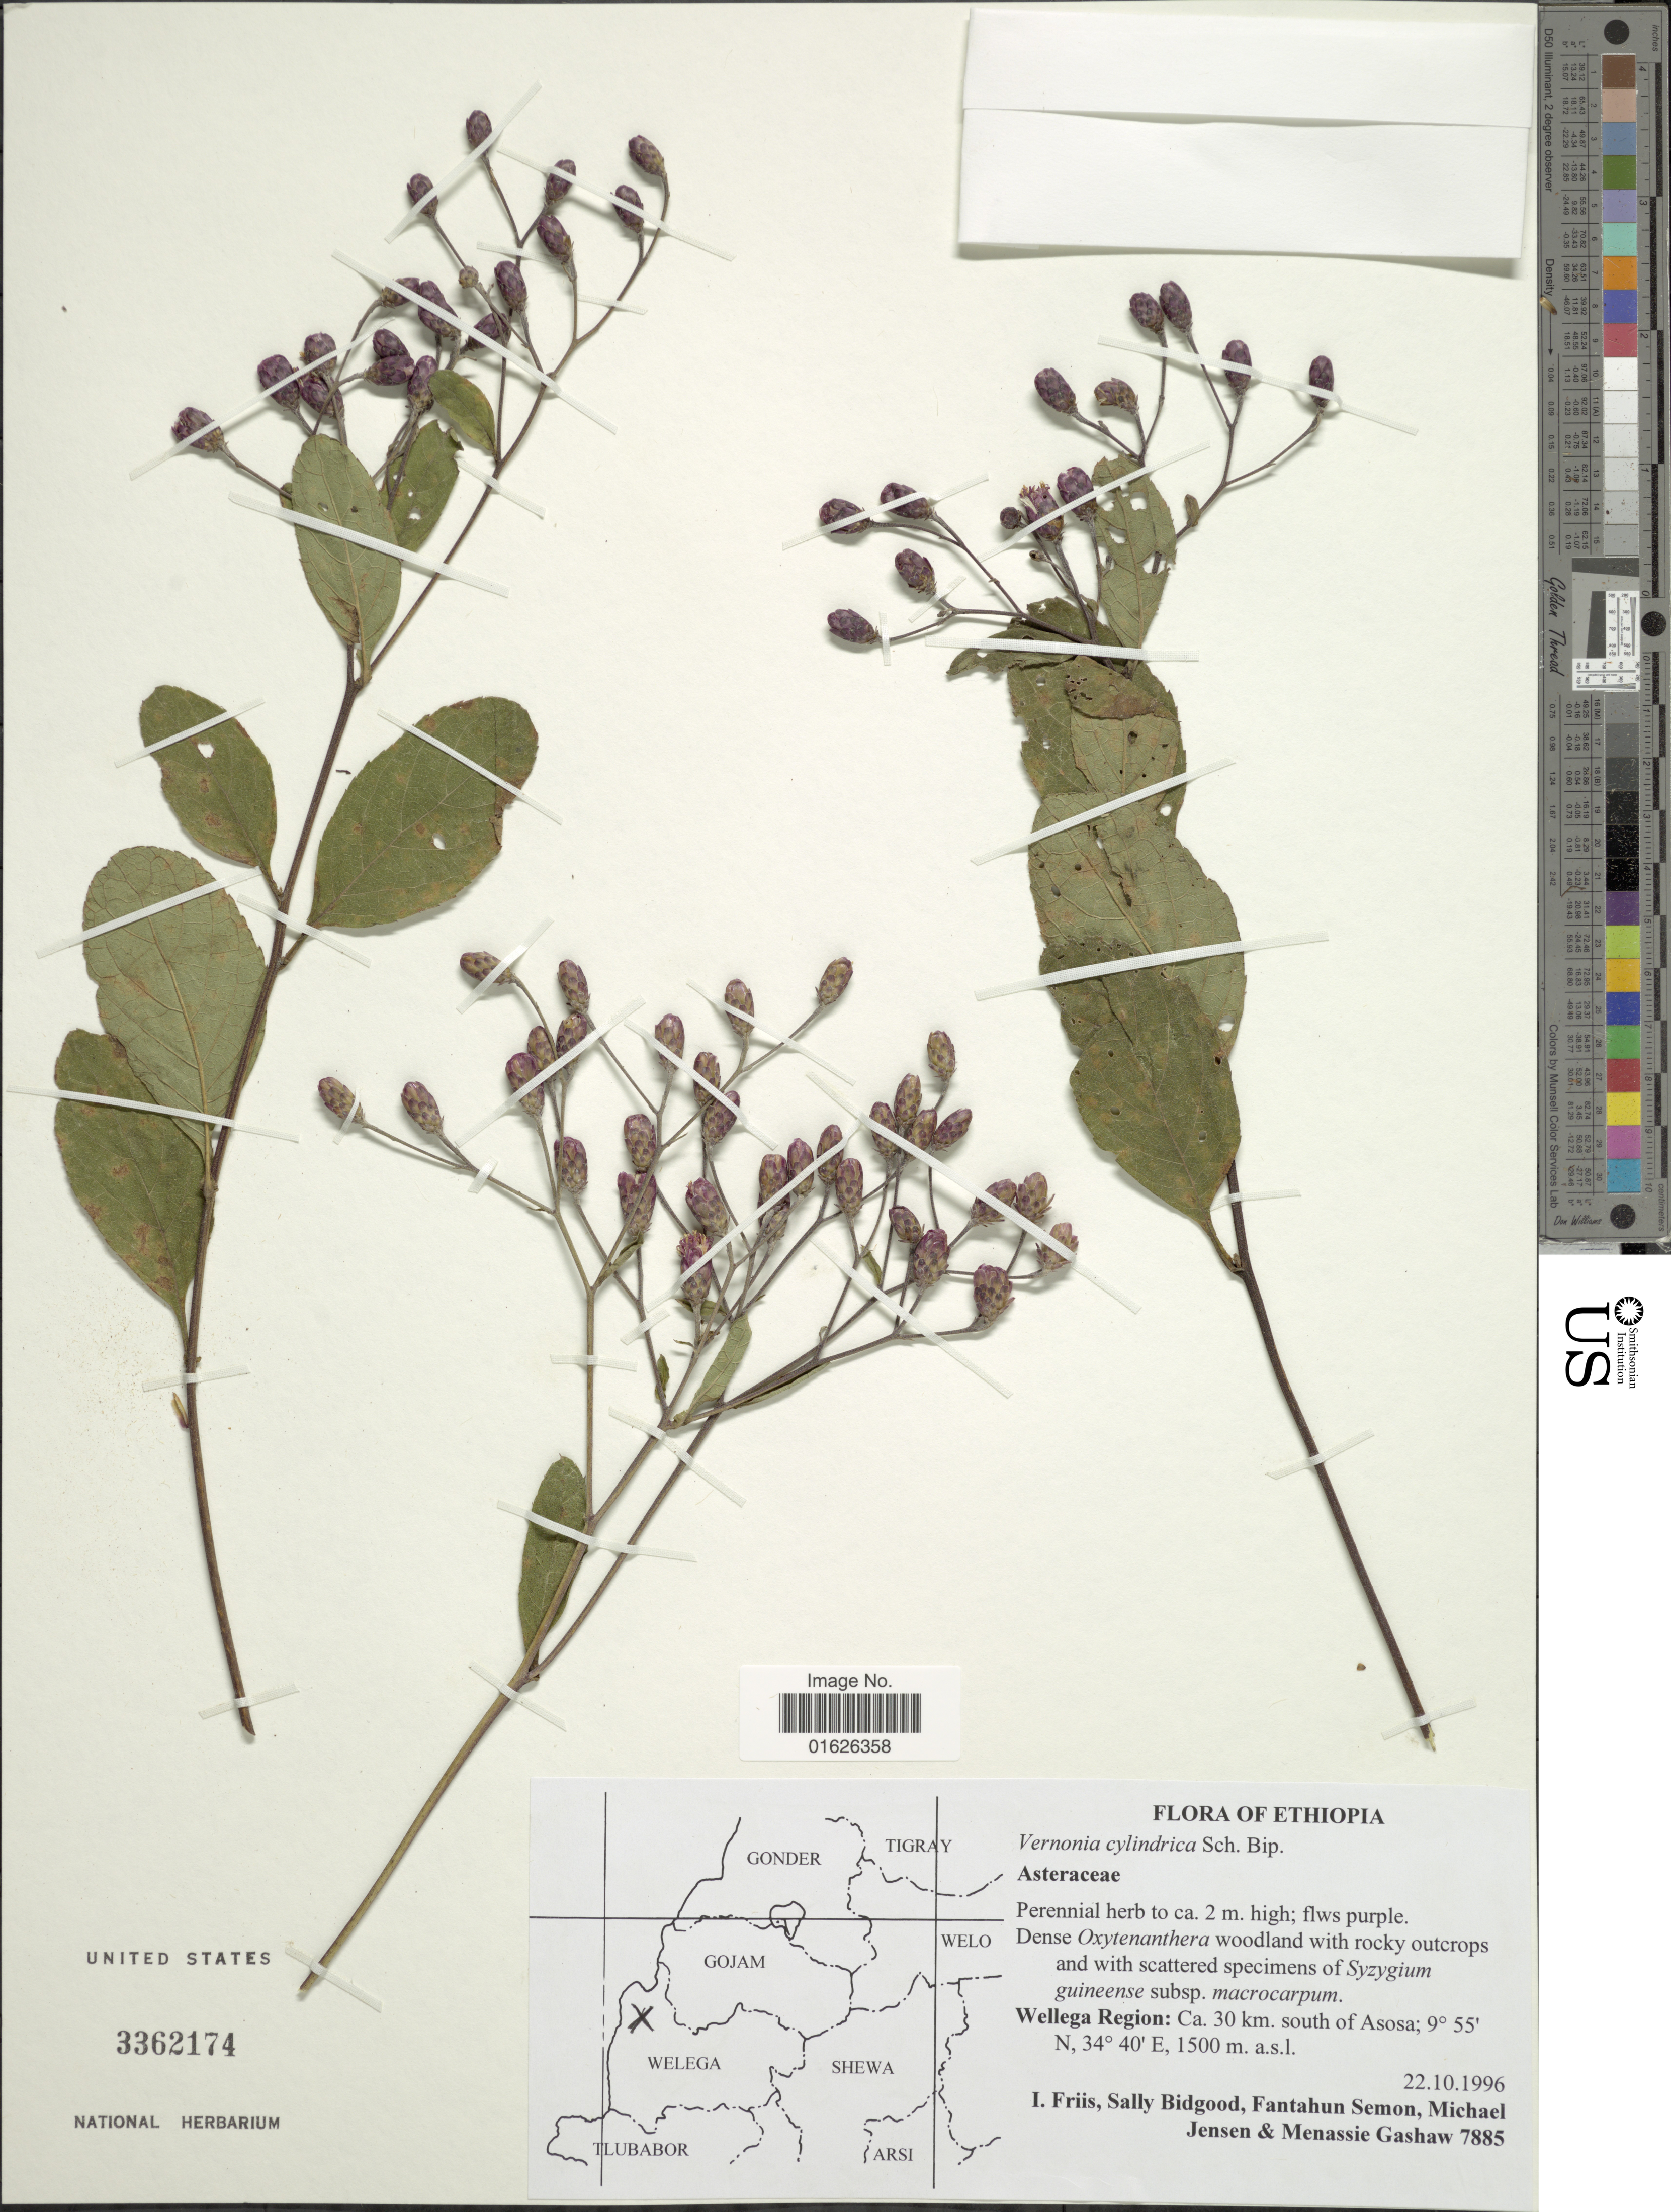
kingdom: Plantae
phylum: Tracheophyta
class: Magnoliopsida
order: Asterales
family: Asteraceae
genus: Gymnanthemum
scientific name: Gymnanthemum cylindrica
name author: (C.B. Clarke) H. Rob.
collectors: I. Friis, S. Bidgood, F. Semon, M. Jensen & M. Gashaw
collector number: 7885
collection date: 1996-10-22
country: Ethiopia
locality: Wellega Region: Ca 30 km. south of Asosa.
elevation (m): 1500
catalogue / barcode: US 3362174